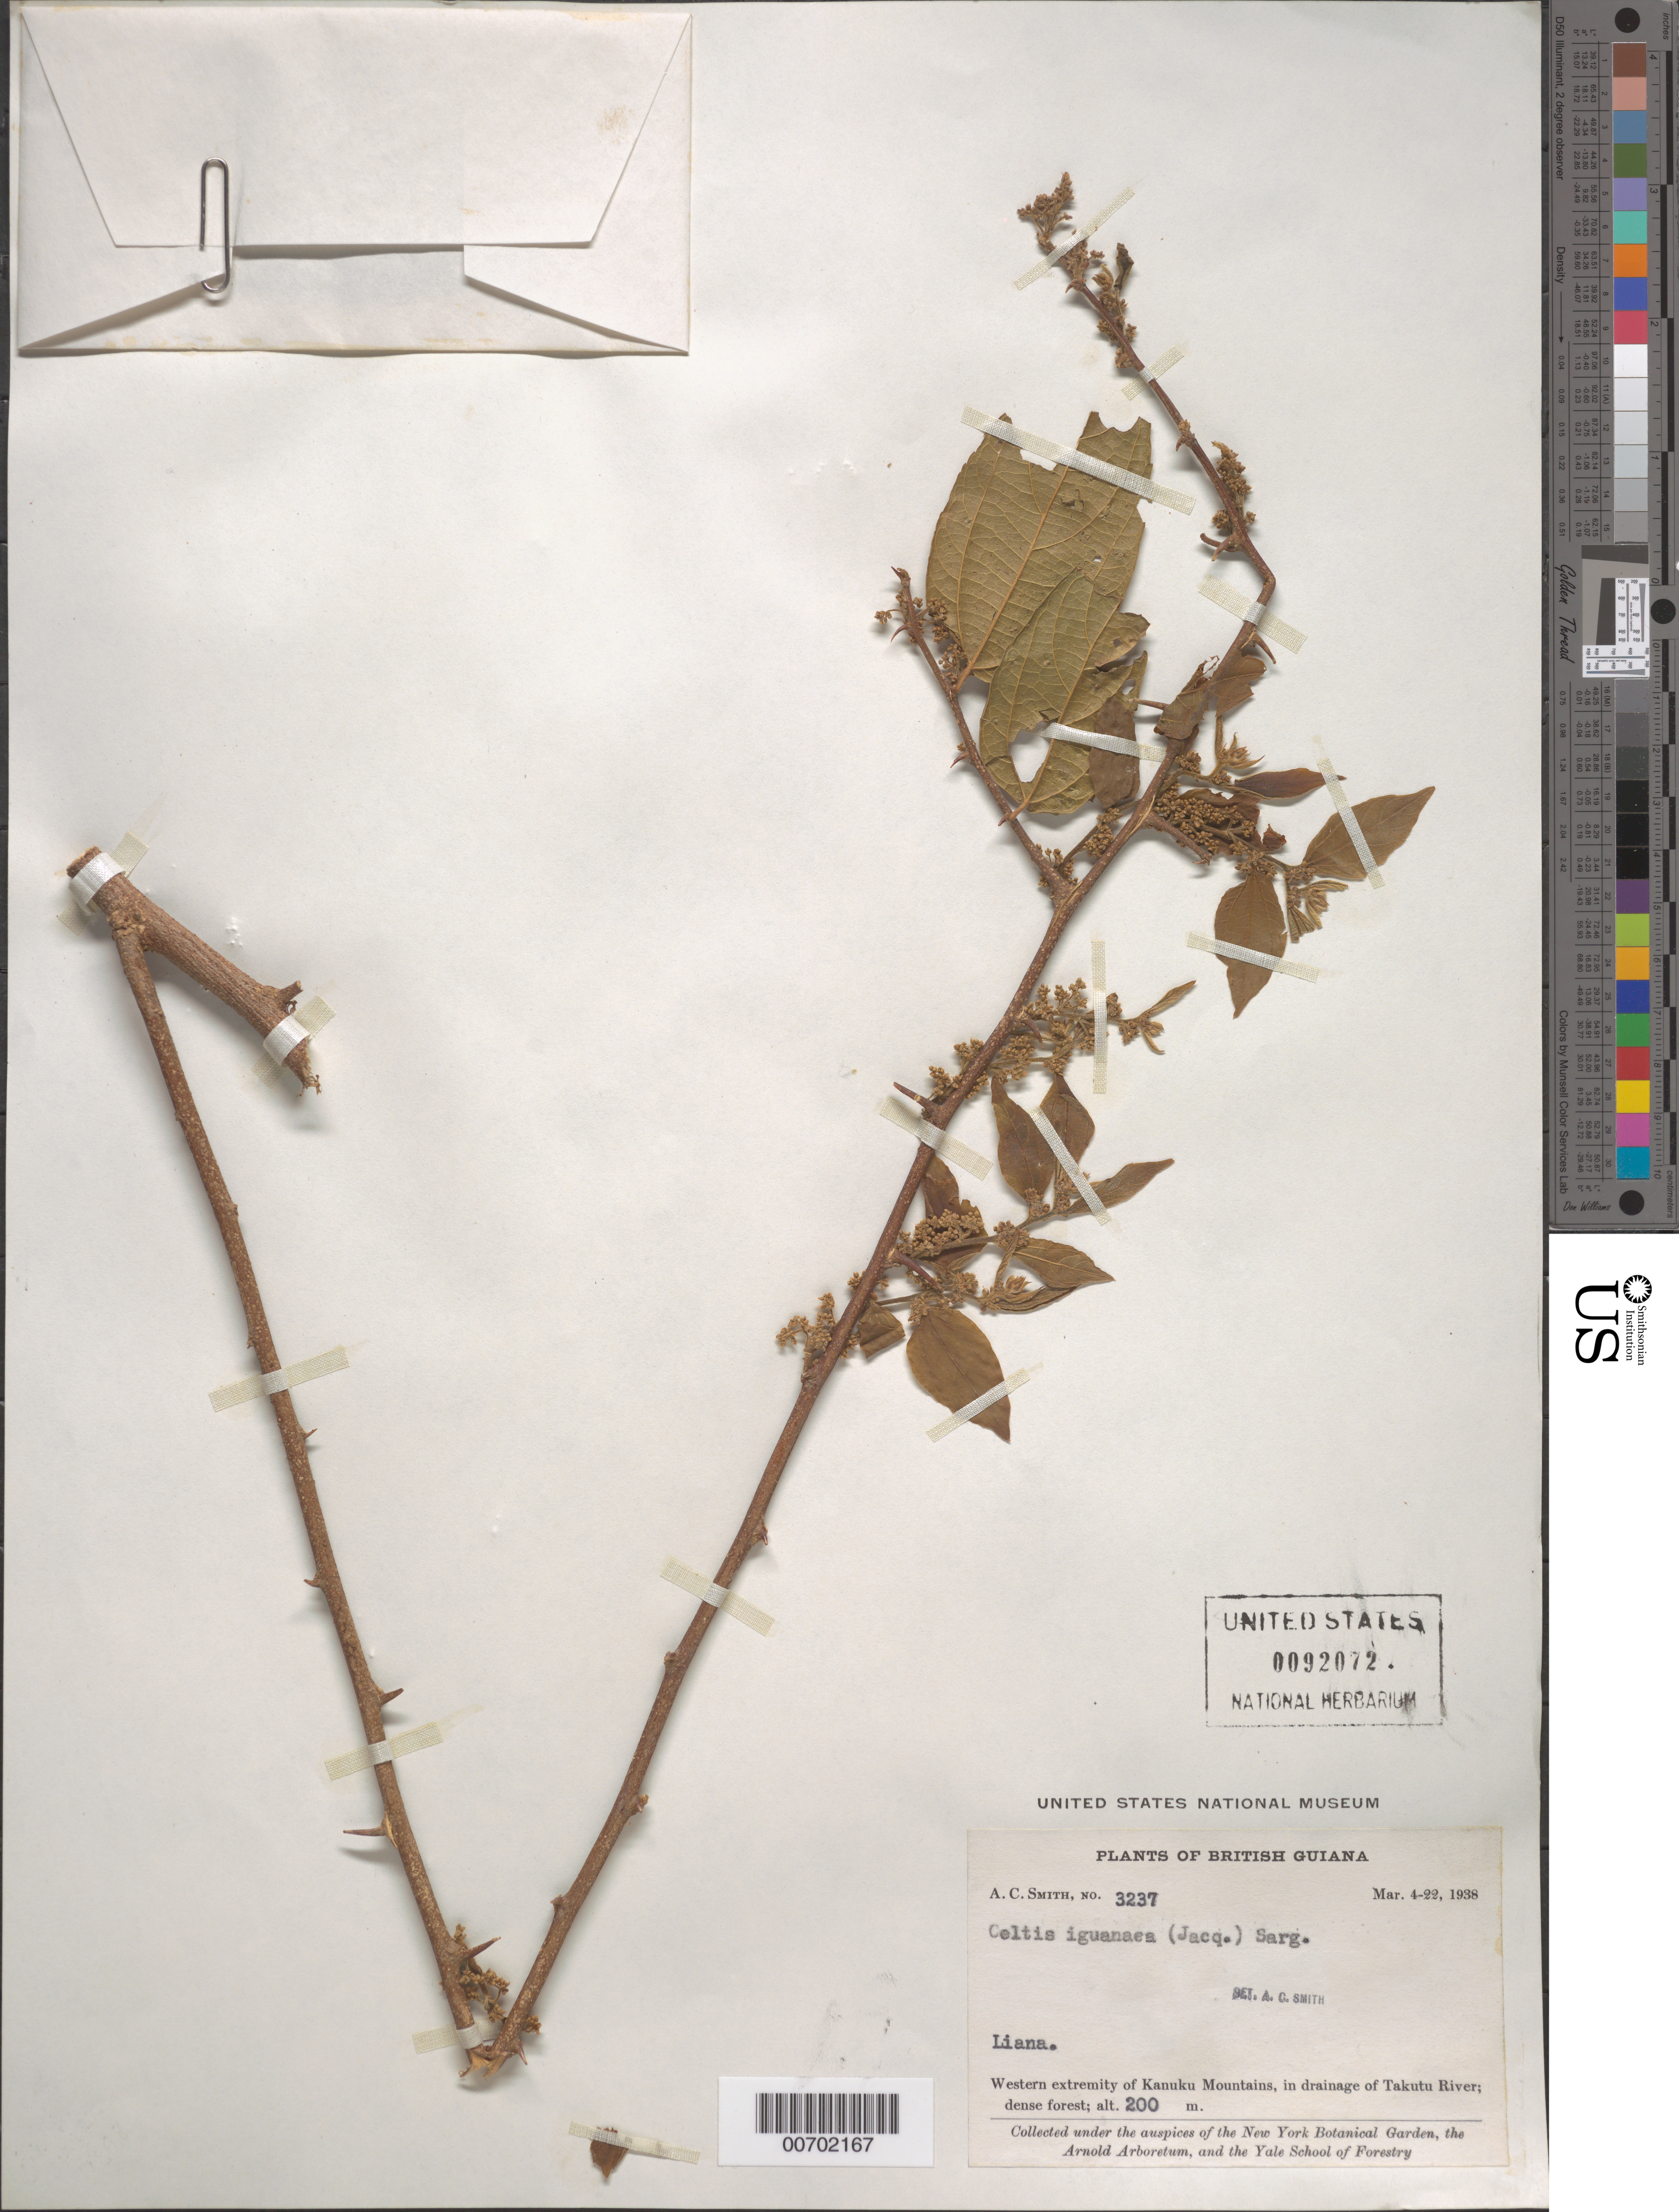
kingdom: Plantae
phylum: Tracheophyta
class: Magnoliopsida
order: Rosales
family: Cannabaceae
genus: Celtis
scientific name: Celtis iguanaea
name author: (Jacq.) Sarg.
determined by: Smith, A. C.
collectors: A. C. Smith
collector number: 3237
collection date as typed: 4-Mar-38 to 22-Mar-38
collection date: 1938-03-04/1938-03-22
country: Guyana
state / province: U. Takutu-U. Essequibo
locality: Kanuku Mts., drainage of Takutu R., western extremity of Kanuku Mountains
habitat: Dense forest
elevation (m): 200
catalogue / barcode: US 92072